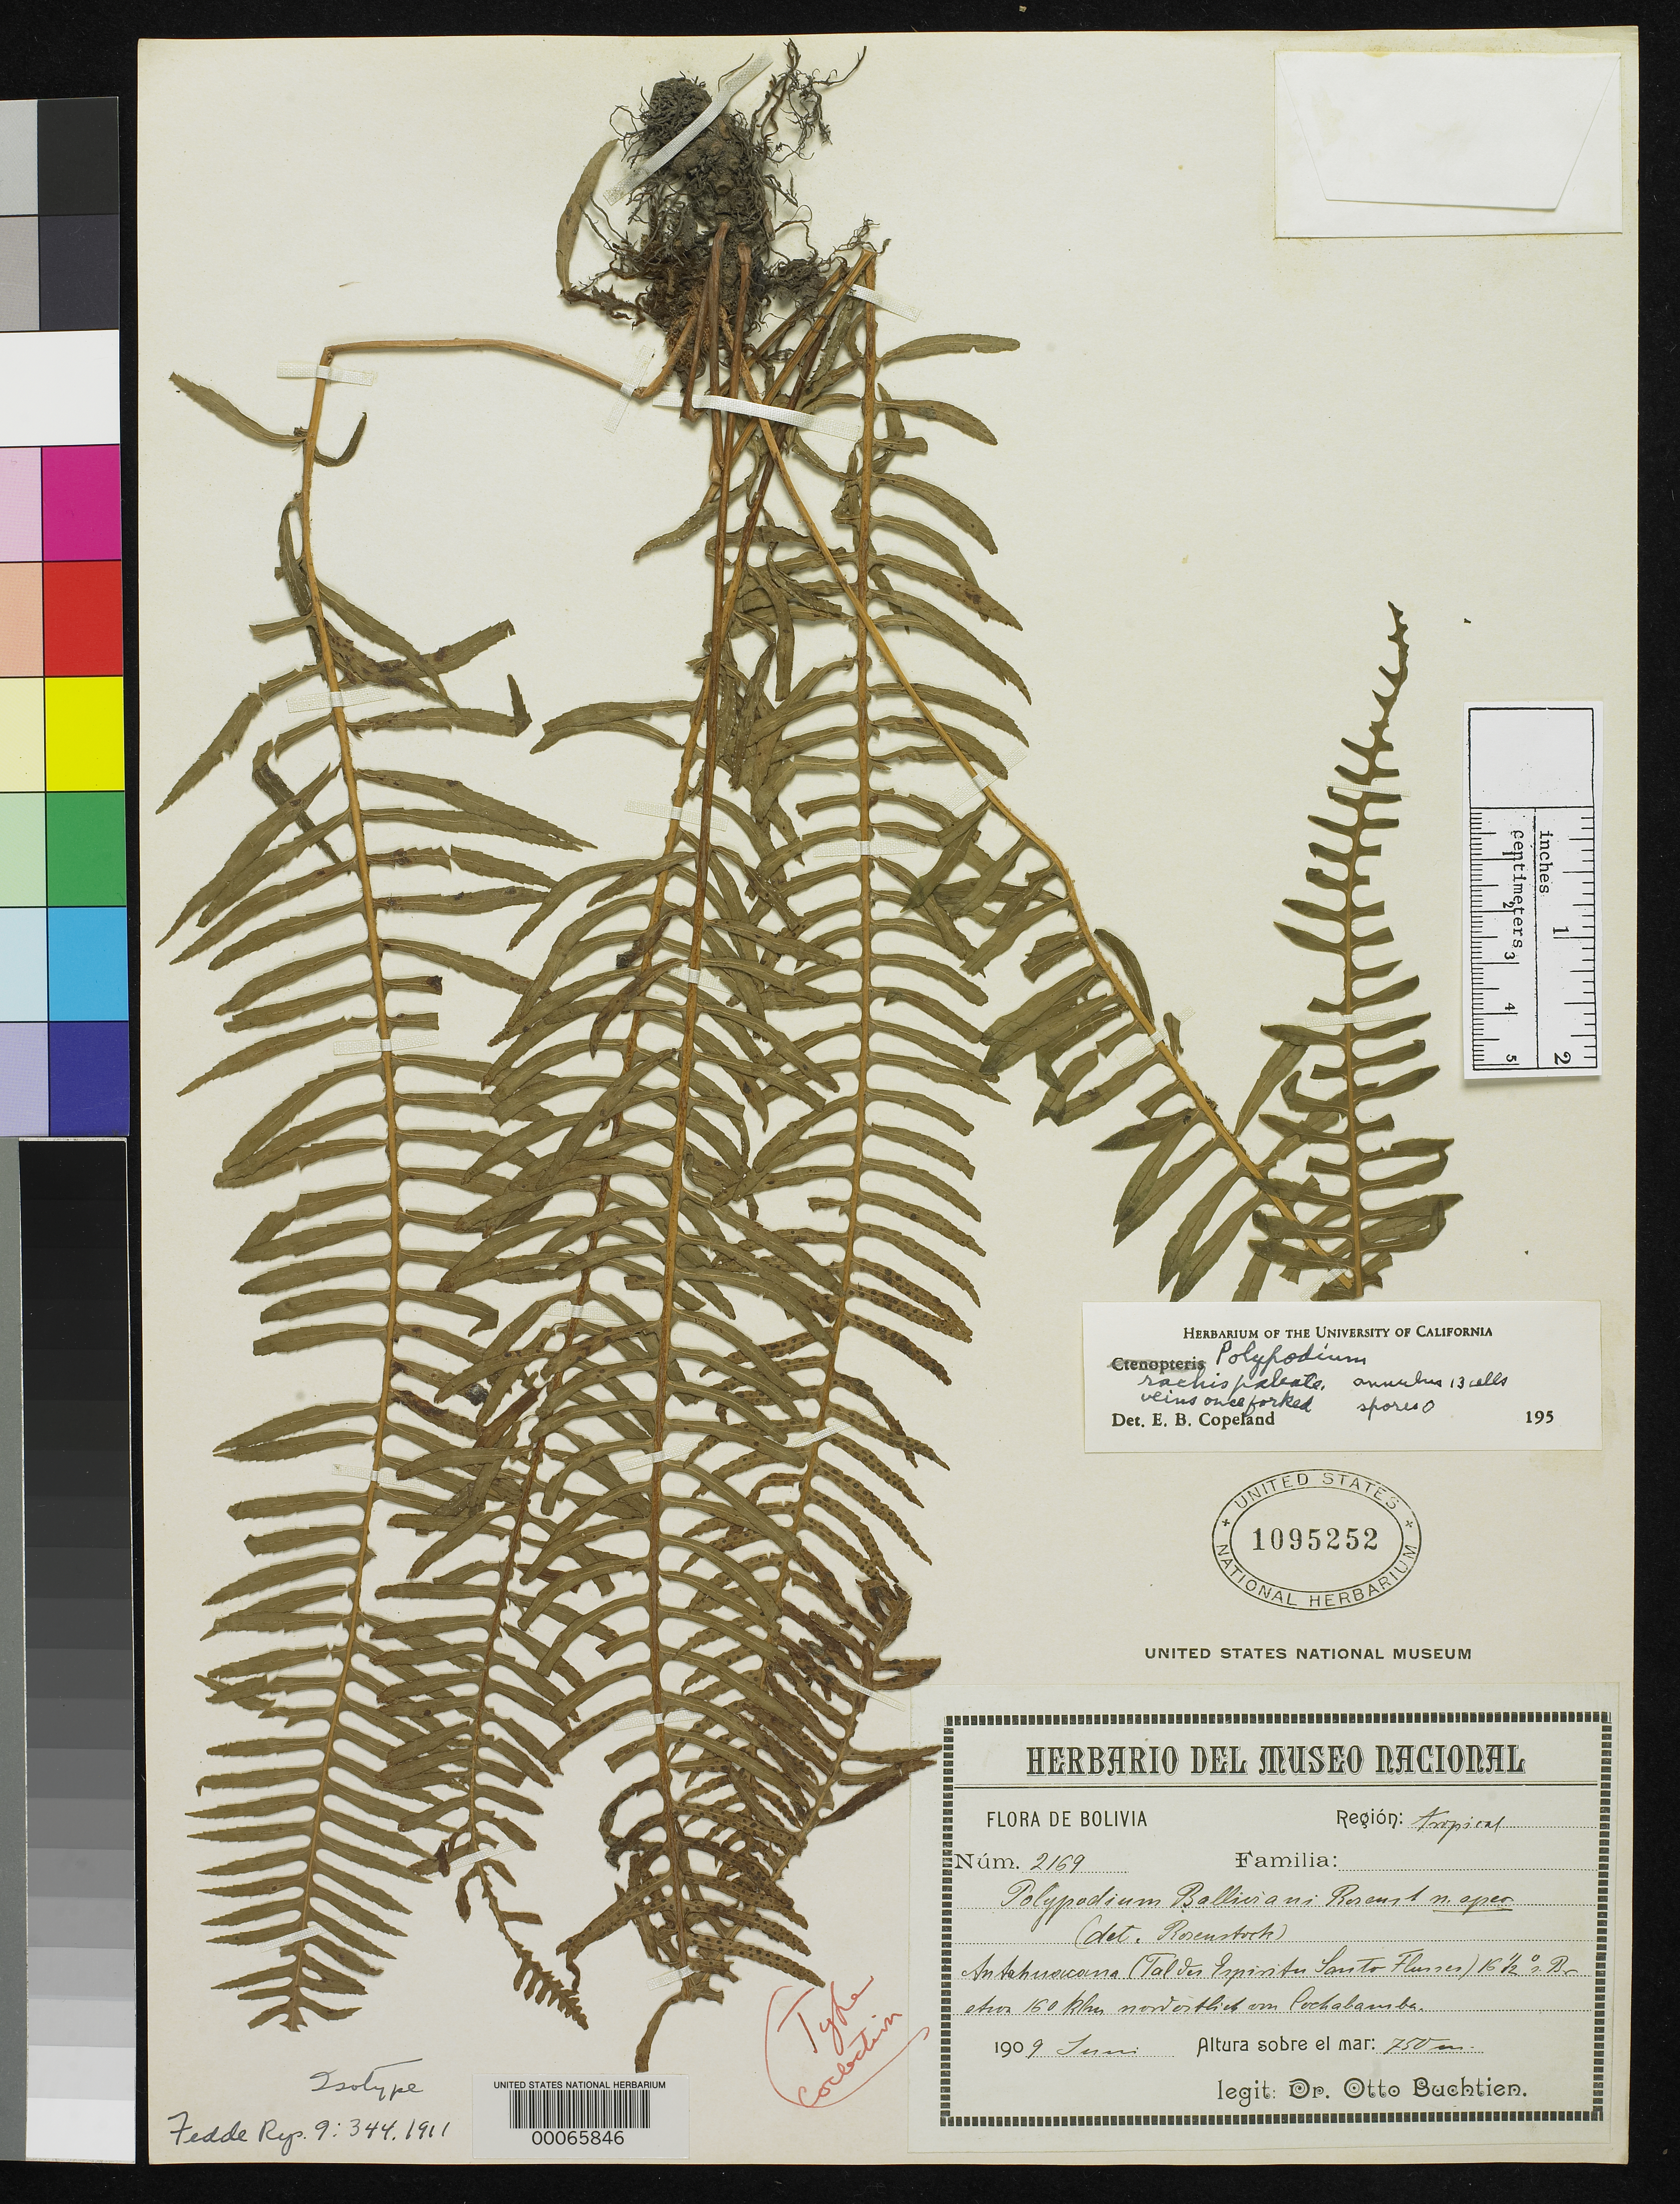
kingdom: Plantae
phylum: Tracheophyta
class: Polypodiopsida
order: Polypodiales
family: Polypodiaceae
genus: Polypodium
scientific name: Polypodium balliviani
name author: Rosenst.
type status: Isotype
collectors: O. Buchtien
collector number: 2169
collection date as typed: Jun 1909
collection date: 1909-06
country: Bolivia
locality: Antahuacana, Espirito Santo.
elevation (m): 750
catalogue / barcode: US 1095252